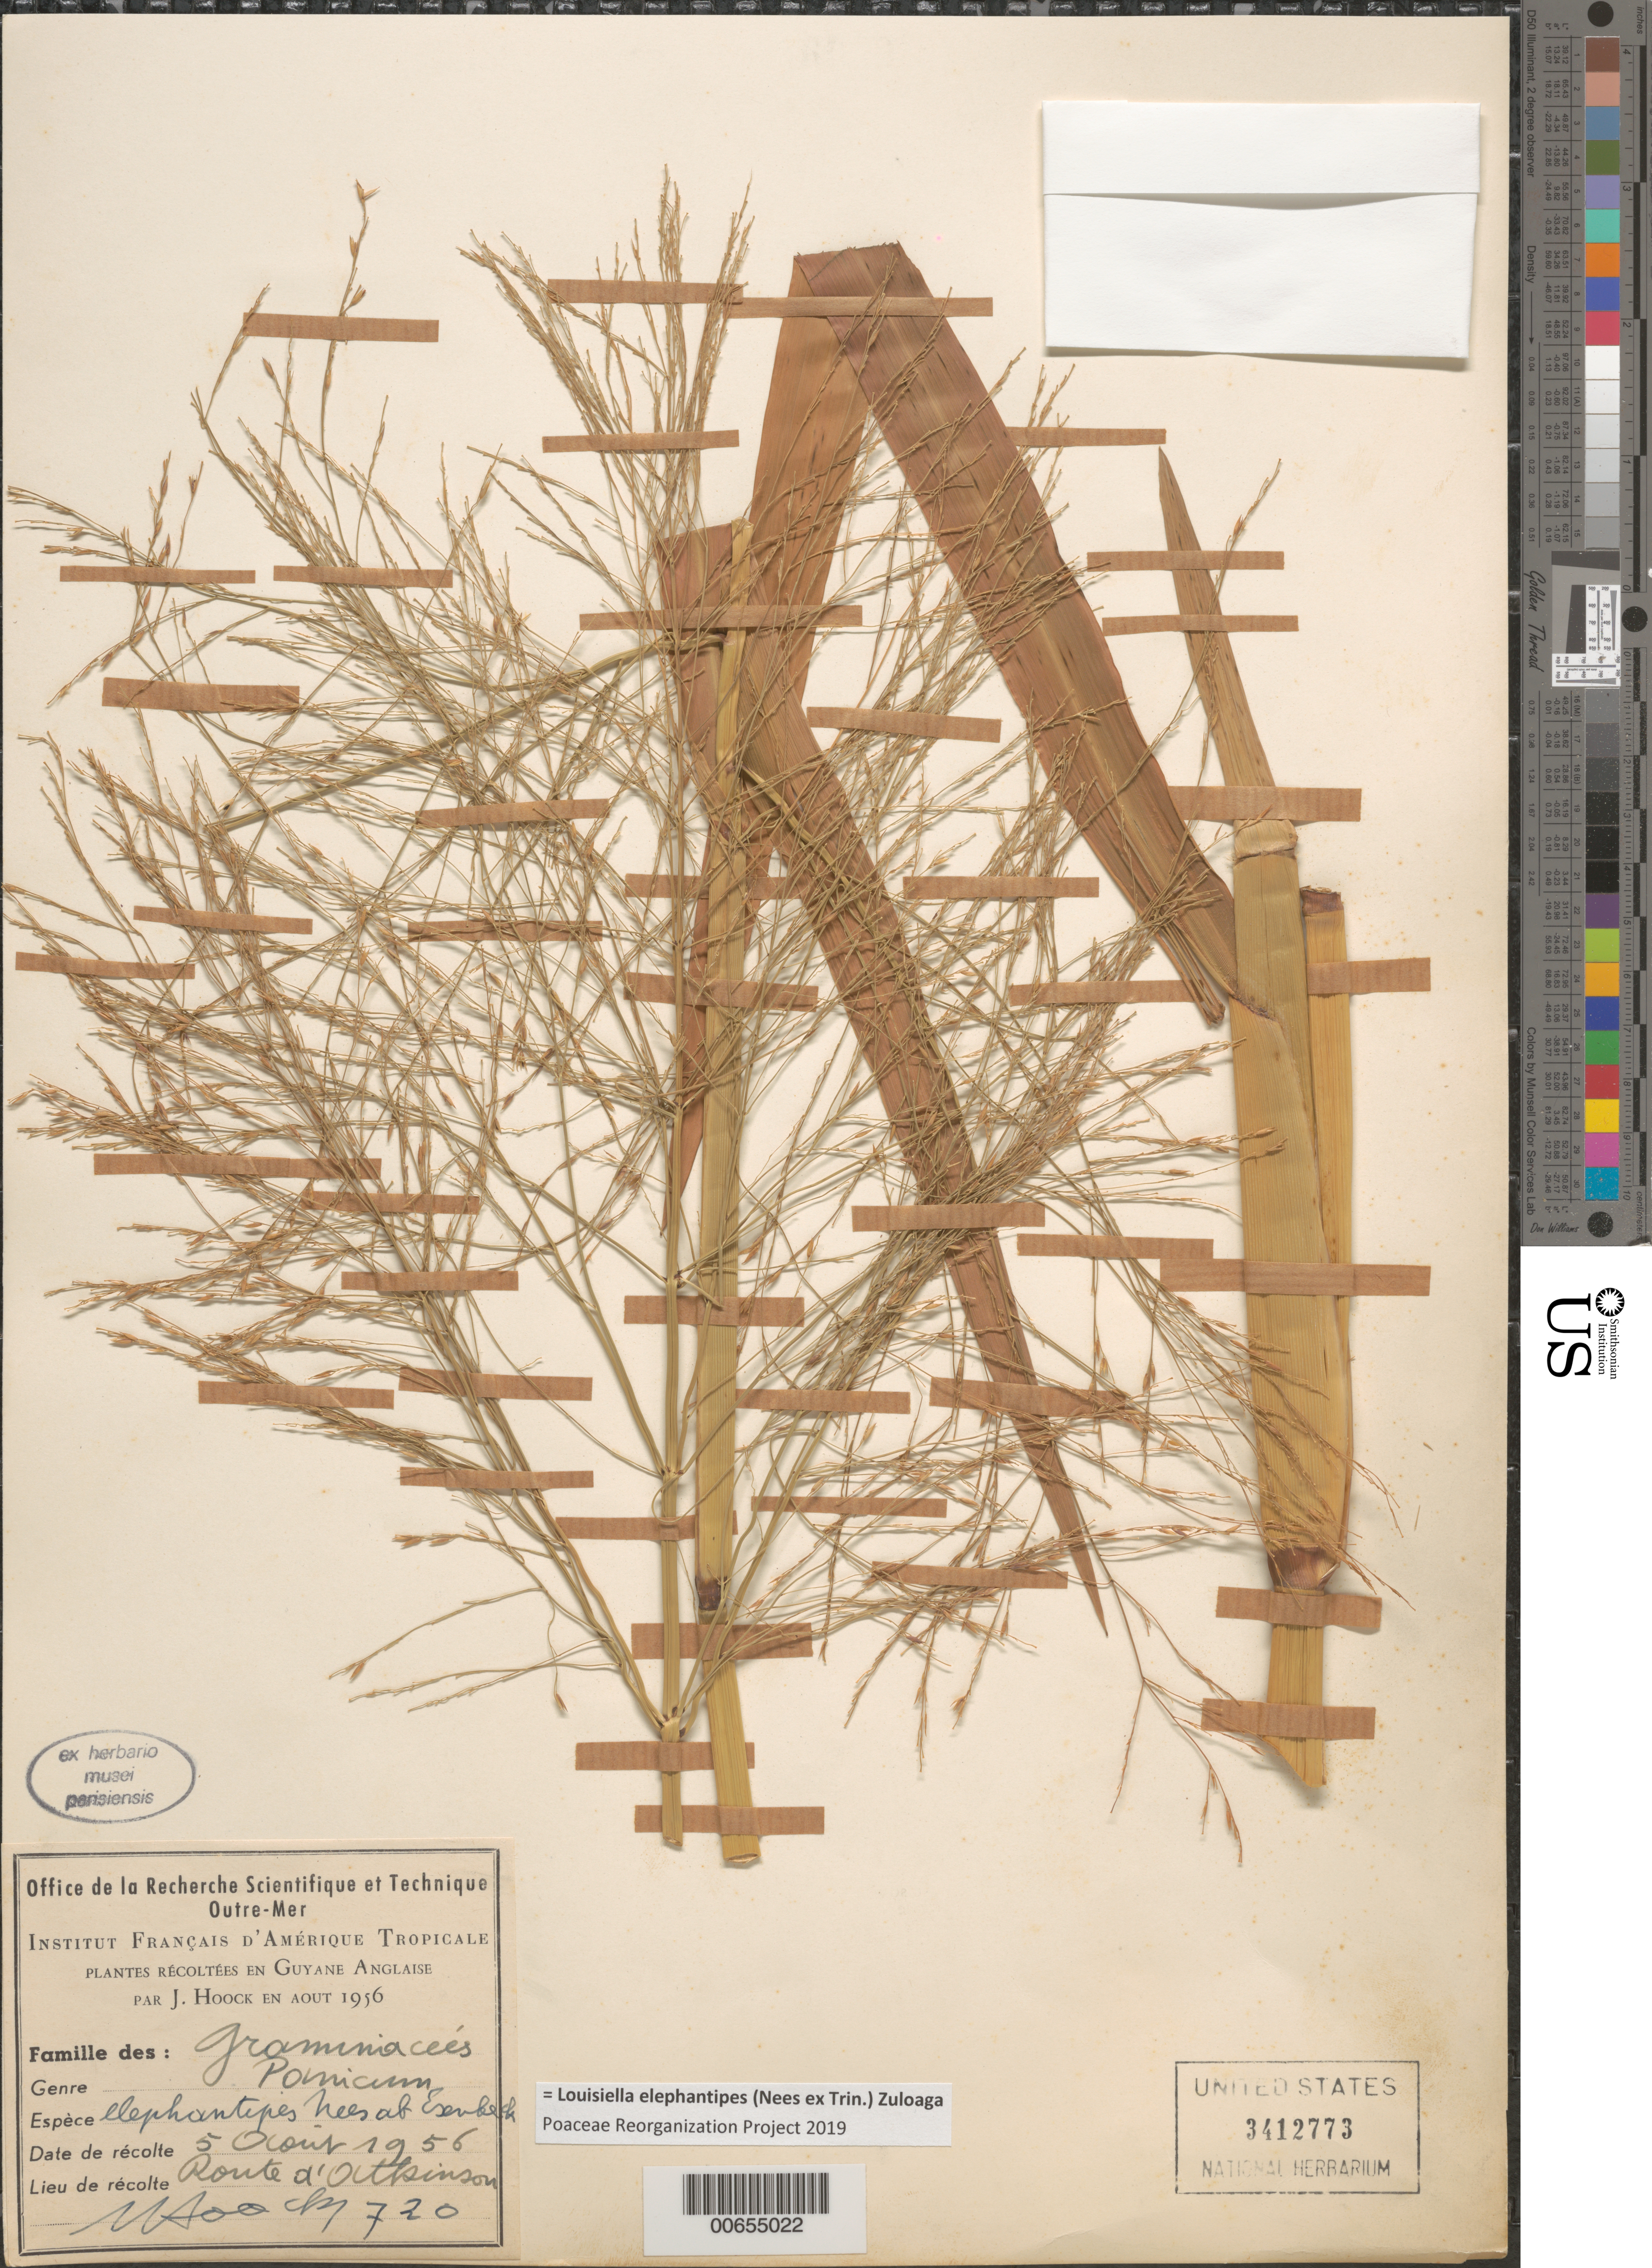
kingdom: Plantae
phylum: Tracheophyta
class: Liliopsida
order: Poales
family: Poaceae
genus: Louisiella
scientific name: Louisiella elephantipes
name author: (Nees ex Trin.) Zuloaga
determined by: Poaceae Reorganization Project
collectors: J. Hoock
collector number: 720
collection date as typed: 7-Aug-56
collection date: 1956-08-07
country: Guyana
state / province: Demerara-Mahaica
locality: Route d'Atkinson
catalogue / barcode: US 3412773